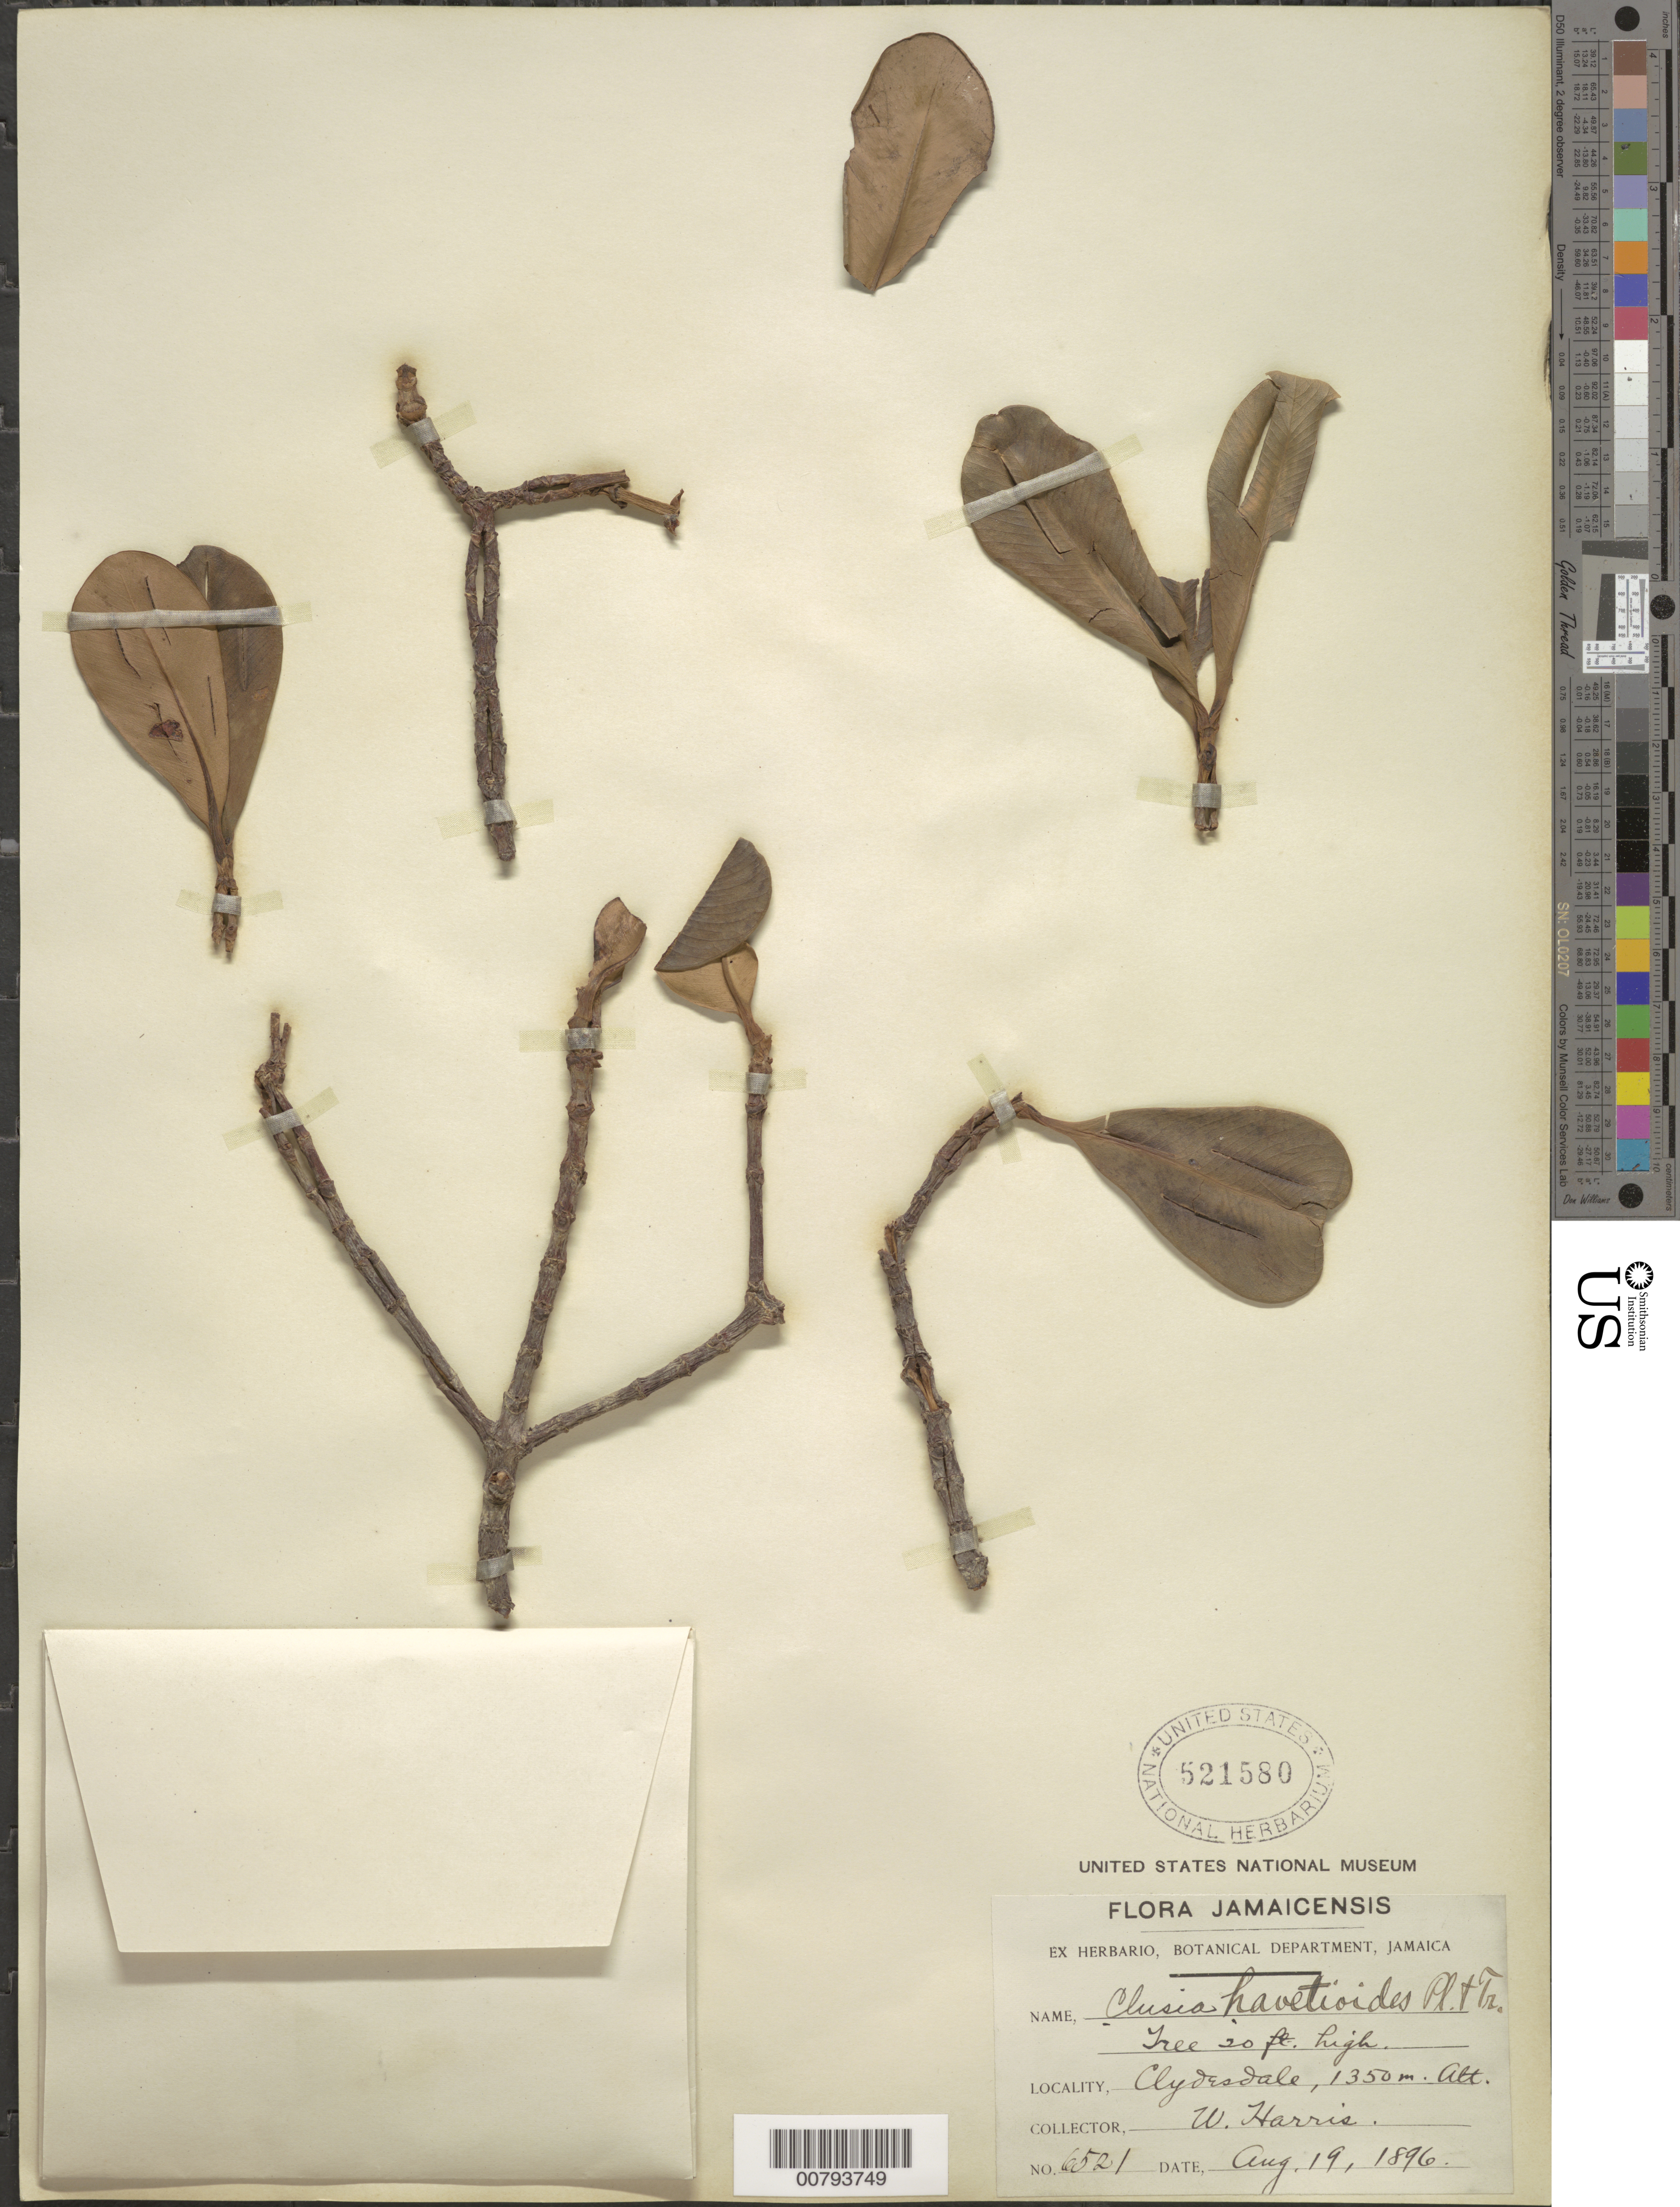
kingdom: Plantae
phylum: Tracheophyta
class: Magnoliopsida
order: Malpighiales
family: Clusiaceae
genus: Clusia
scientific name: Clusia havetioides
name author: (Griseb.) Planch. & Triana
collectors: W. H. Harris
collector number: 6521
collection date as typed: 19 Aug 1896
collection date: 1896-08-19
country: Jamaica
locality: Clydesdale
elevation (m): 1350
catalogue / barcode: US 521580